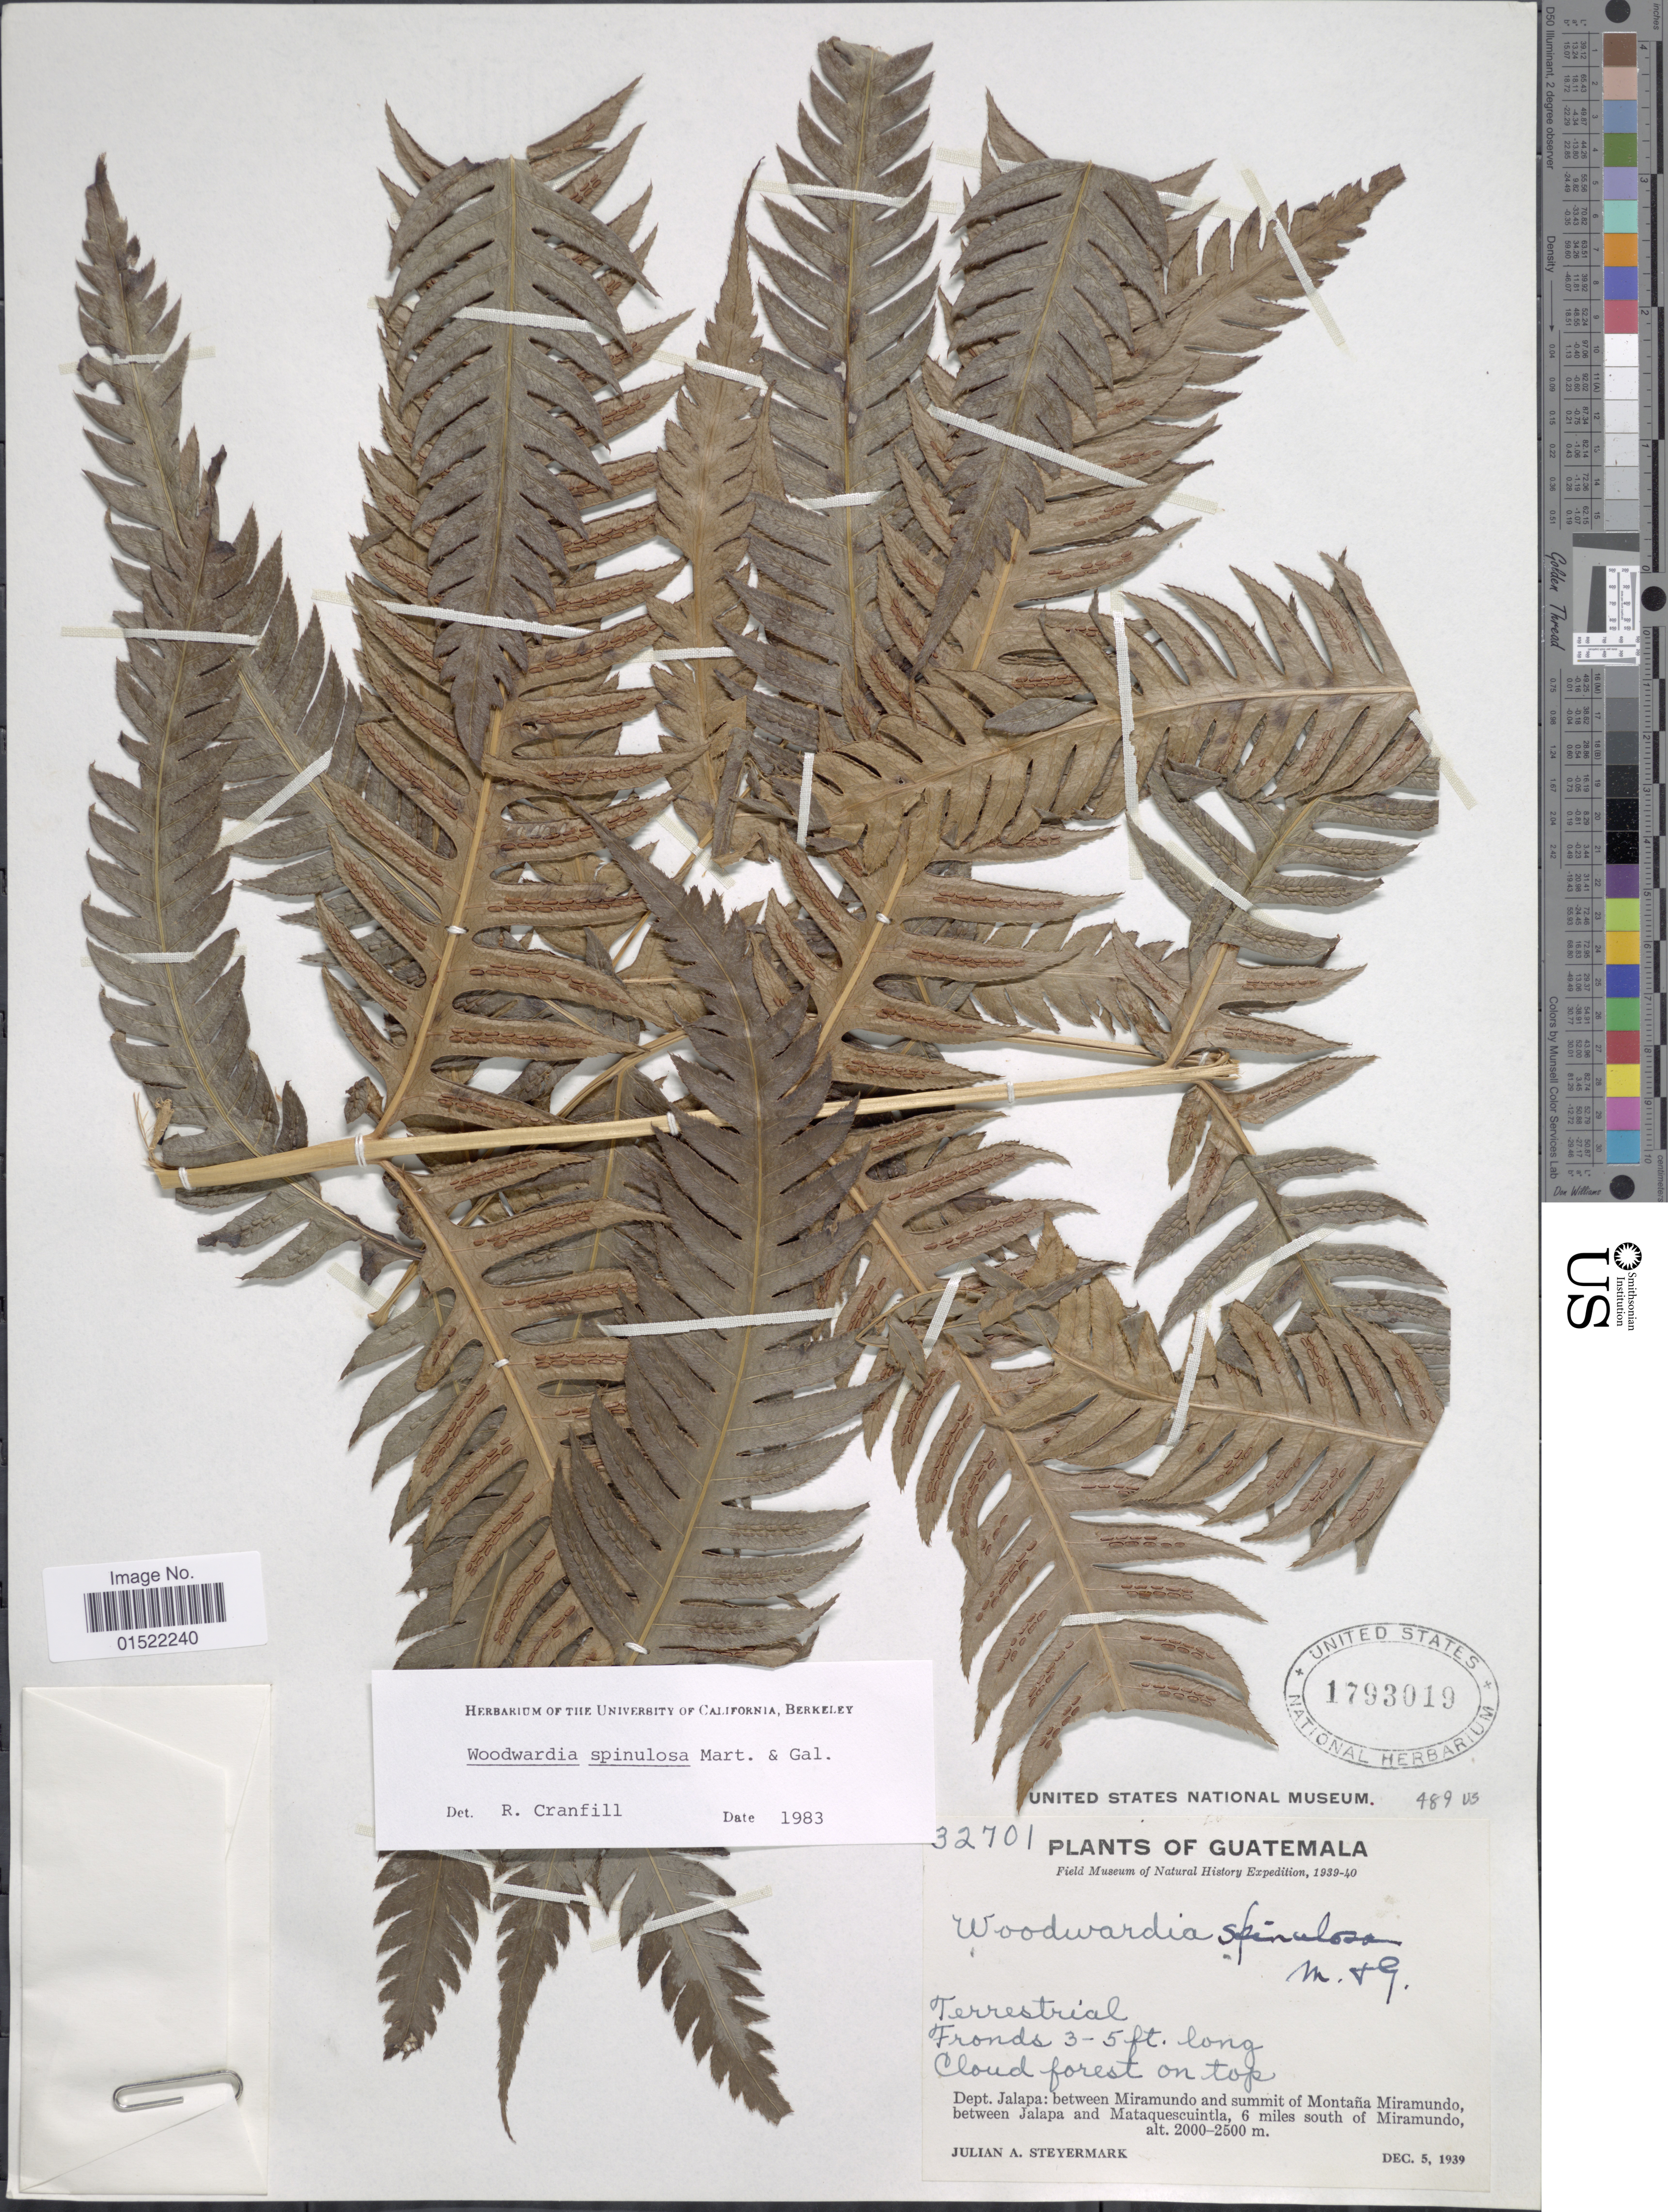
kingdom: Plantae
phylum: Tracheophyta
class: Polypodiopsida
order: Polypodiales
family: Blechnaceae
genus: Woodwardia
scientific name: Woodwardia spinulosa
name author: M. Martens & Galeotti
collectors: J. Steyermark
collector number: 32701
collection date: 1939-12-05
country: Guatemala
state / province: Jalapa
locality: Dept. Jalapa: between Miramundo and summit of Montana Miramundo between Jalapa and Mataquescuintla, 6 miles south of Miramundo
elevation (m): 2000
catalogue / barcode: US 1793019